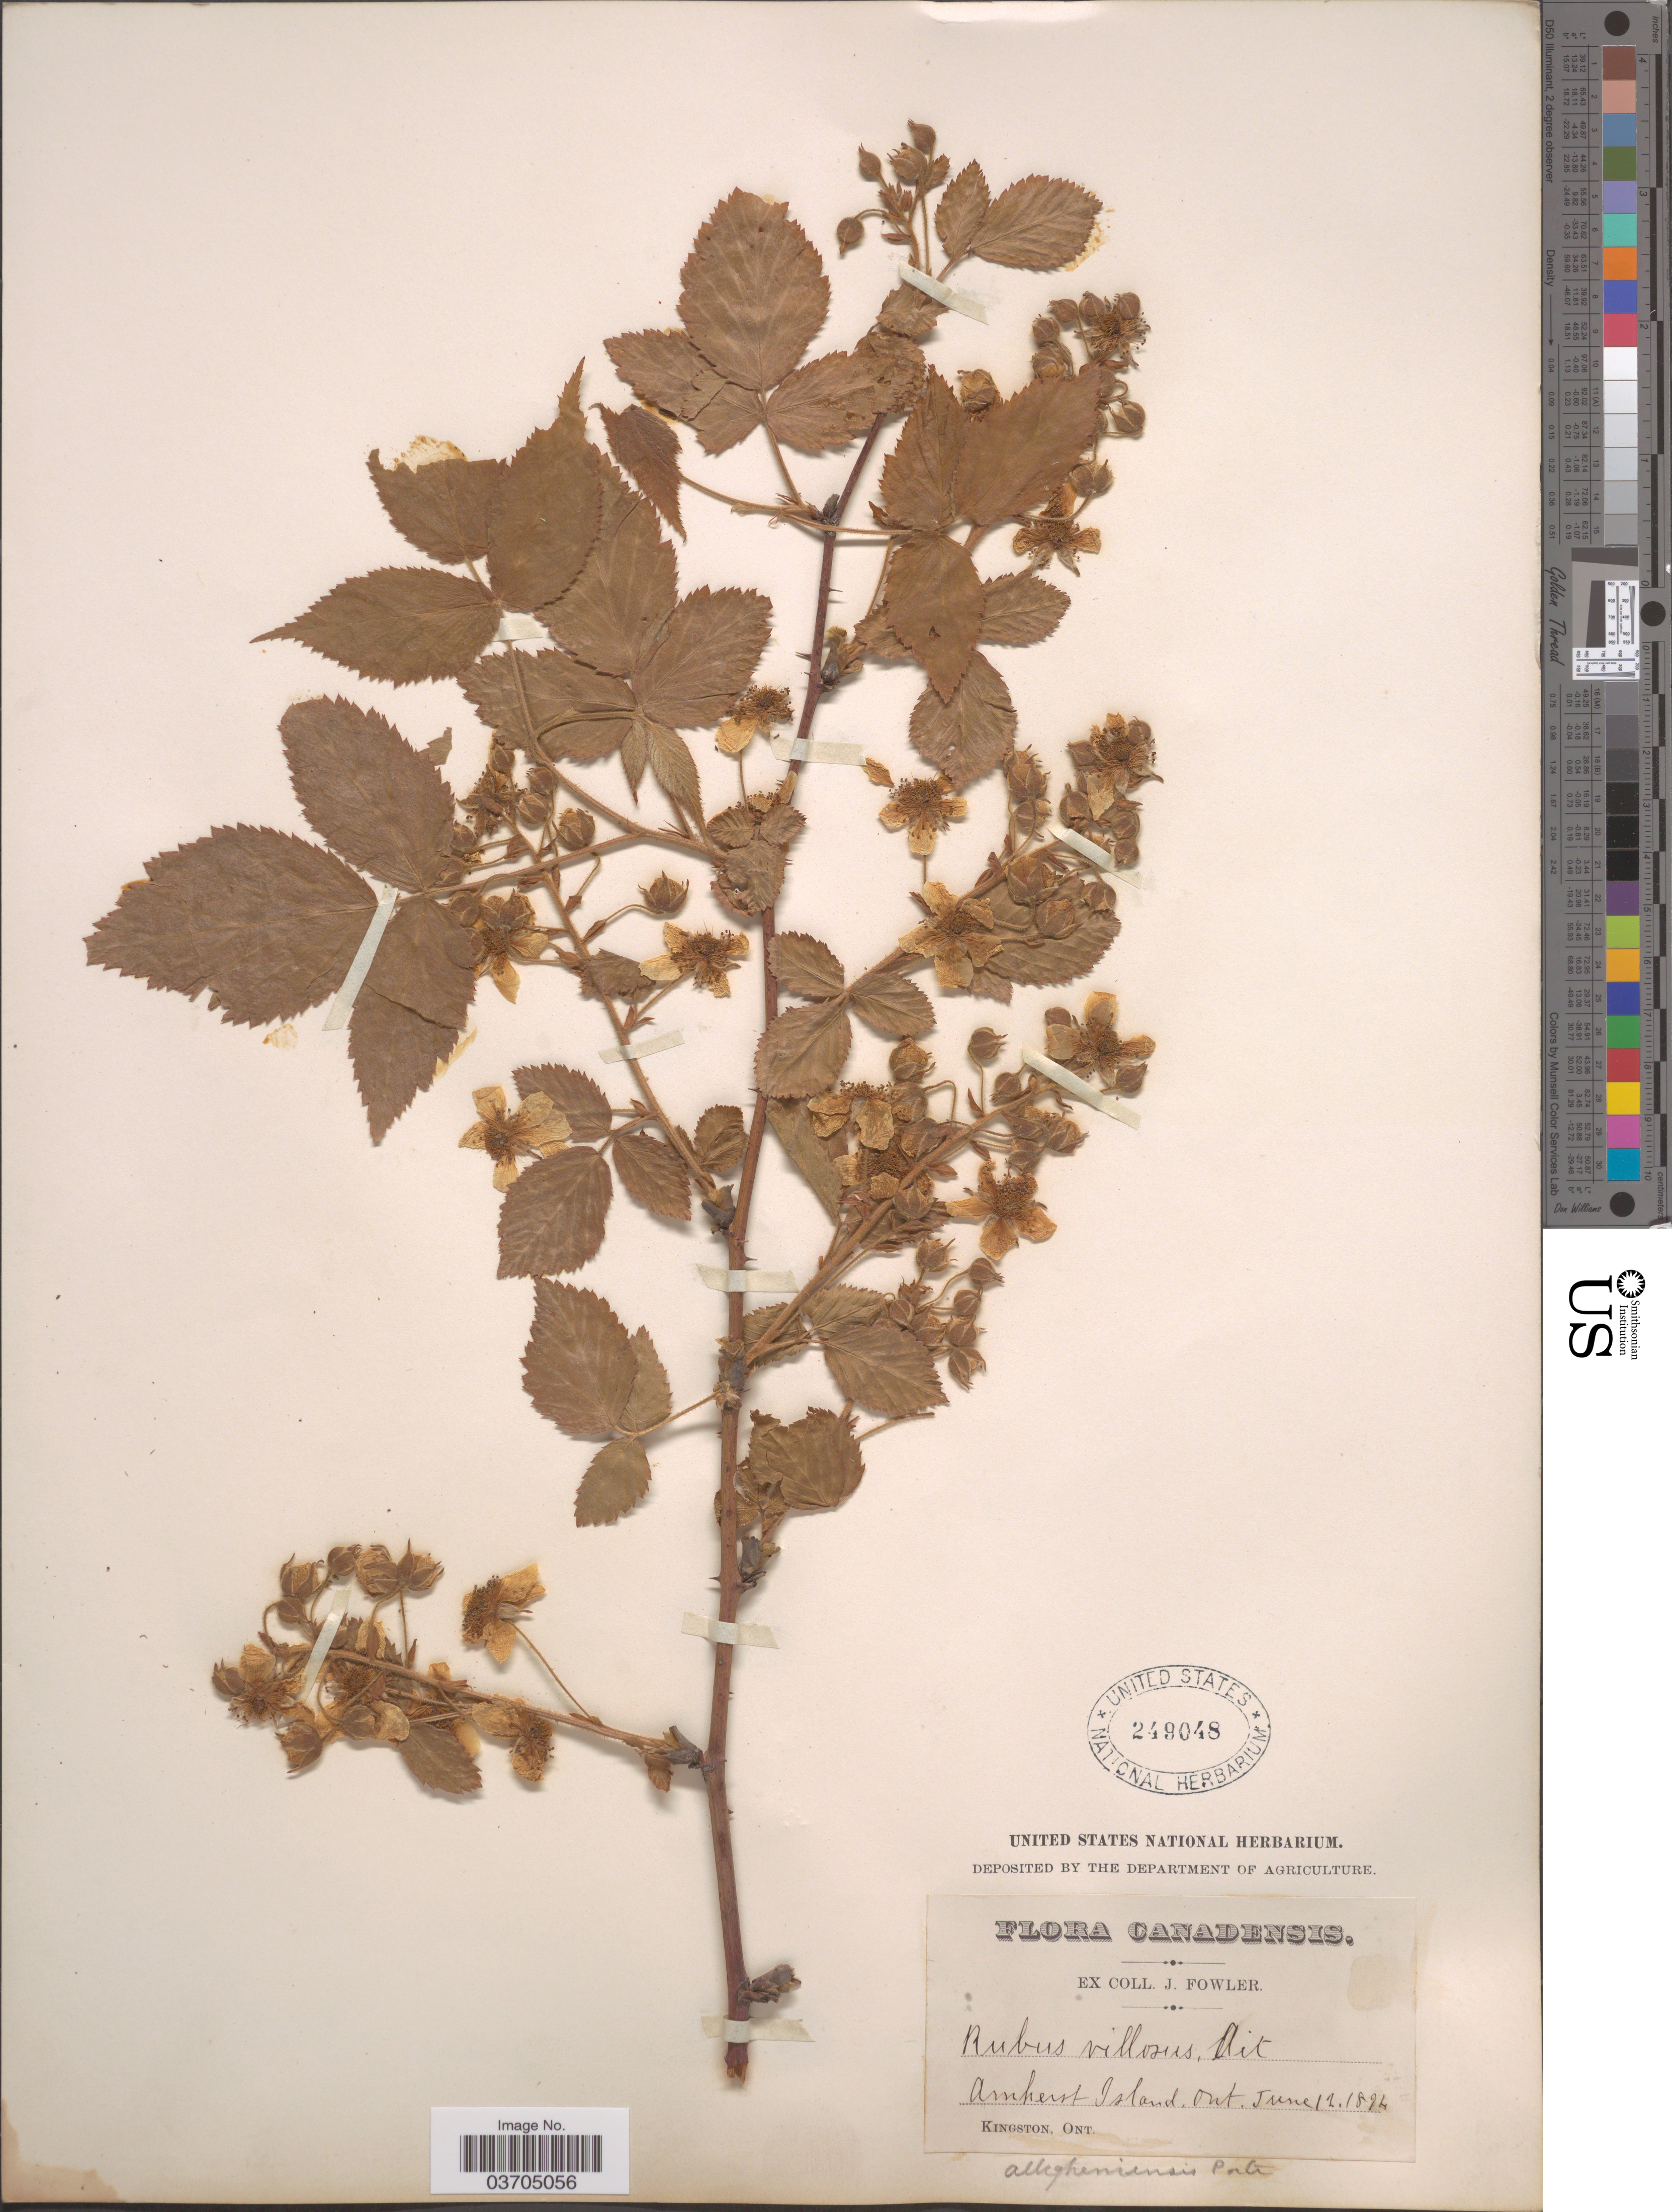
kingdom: Plantae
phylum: Tracheophyta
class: Magnoliopsida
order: Rosales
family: Rosaceae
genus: Rubus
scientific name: Rubus floricomus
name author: Blanch.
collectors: J. Fowler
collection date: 1894-06-12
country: Canada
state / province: Ontario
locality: Amherst Island.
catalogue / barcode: US 249048